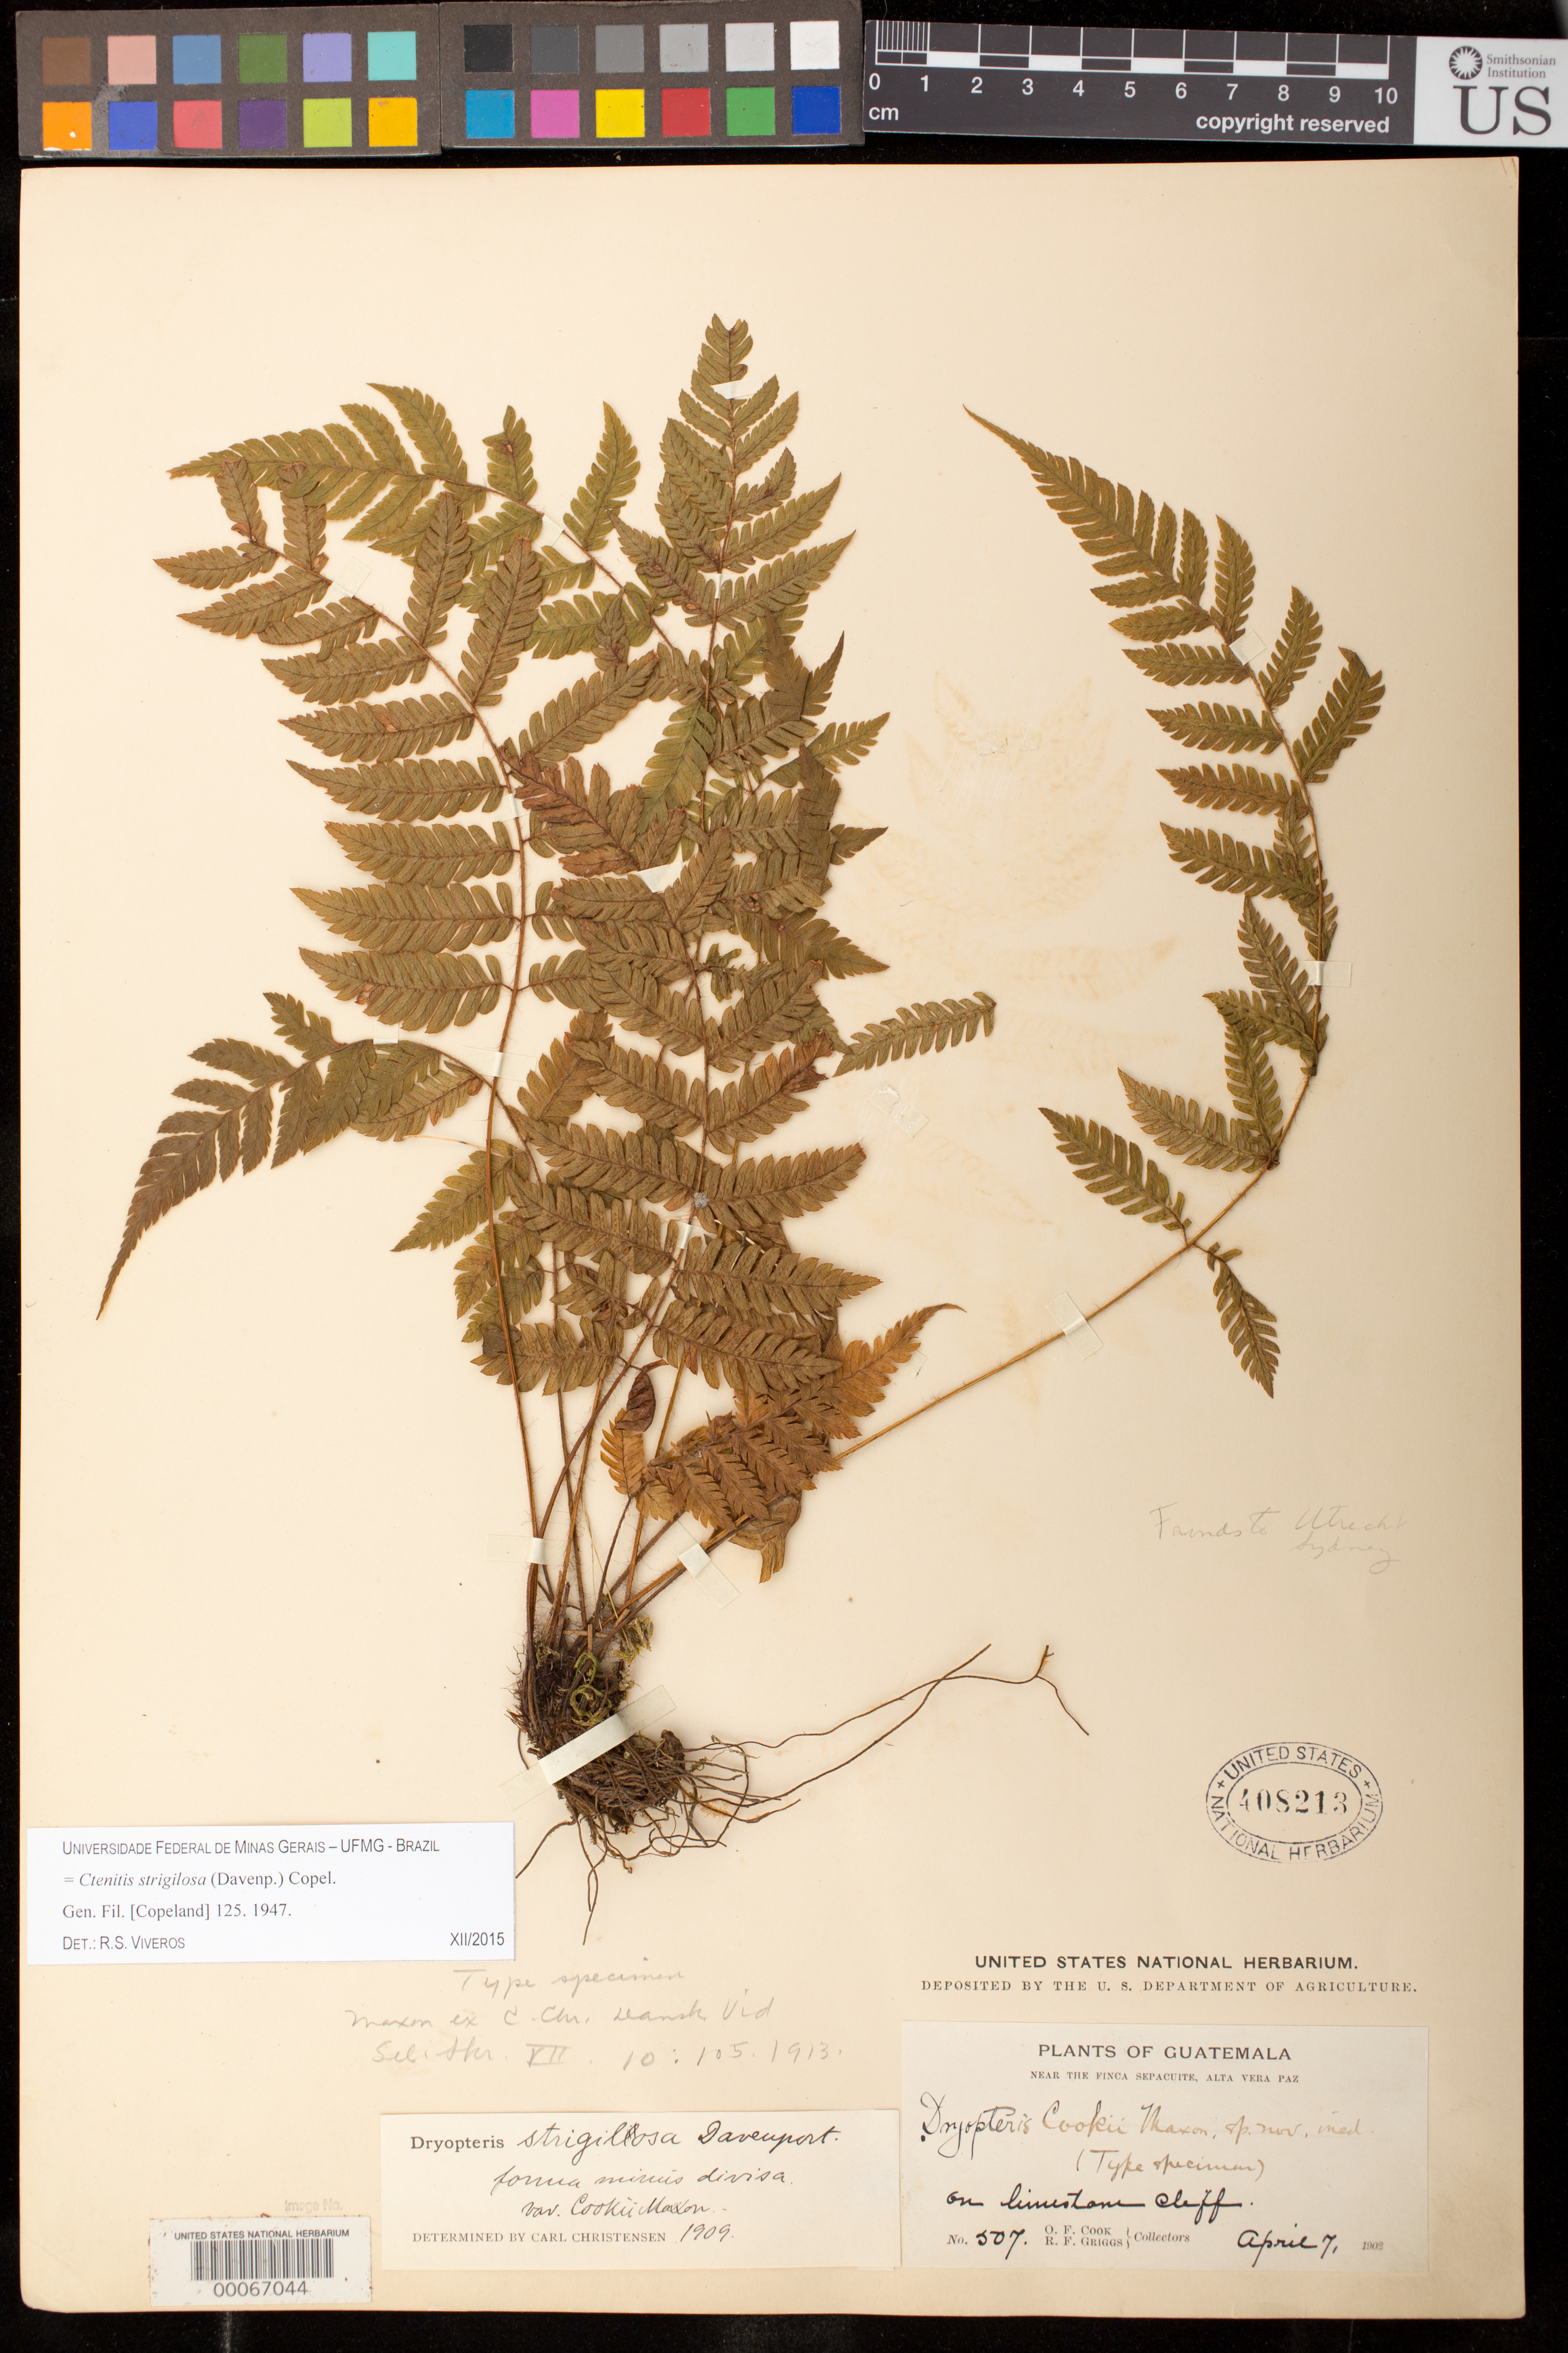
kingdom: Plantae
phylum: Tracheophyta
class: Polypodiopsida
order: Polypodiales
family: Dryopteridaceae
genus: Dryopteris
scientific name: Dryopteris strigilosa var. cookii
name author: Maxon ex C. Chr.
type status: Holotype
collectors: O. F. Cook & R. F. Griggs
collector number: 507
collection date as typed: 07 Apr 1902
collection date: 1902-04-07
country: Guatemala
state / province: Alta Verapaz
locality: Near Finca Sepacuite, Alta Vera Paz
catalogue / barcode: US 408213